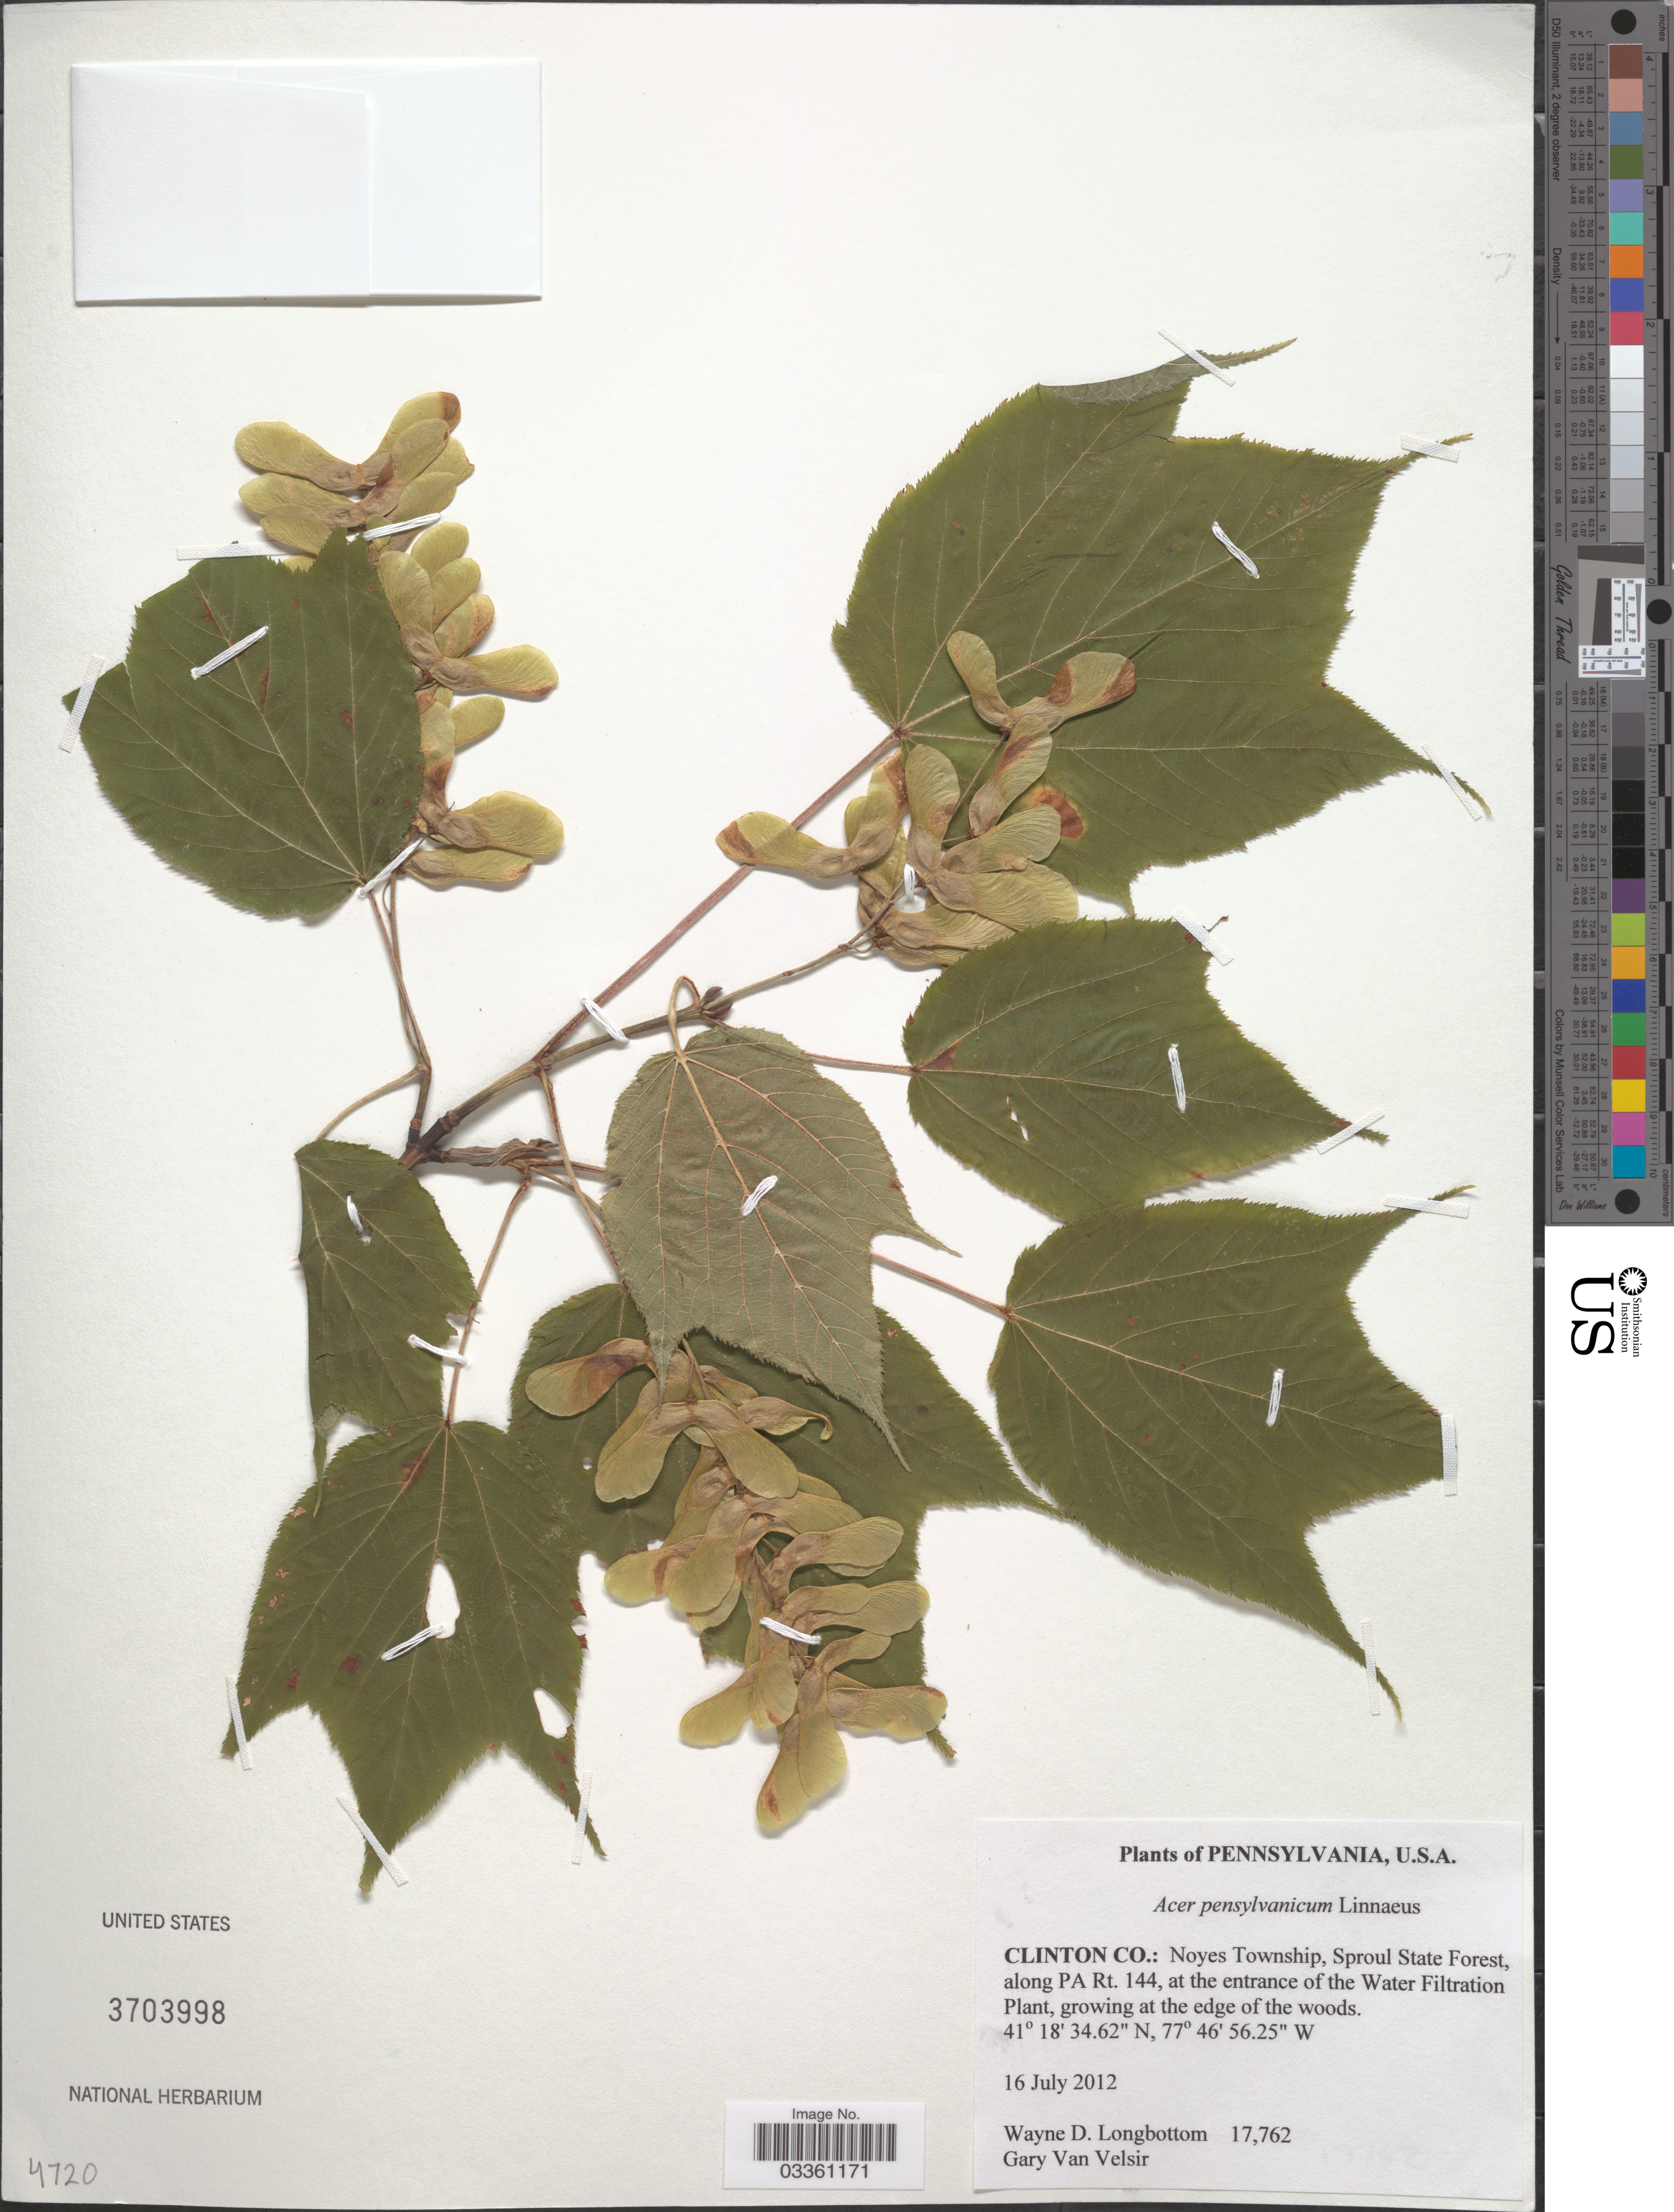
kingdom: Plantae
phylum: Tracheophyta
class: Magnoliopsida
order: Sapindales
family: Sapindaceae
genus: Acer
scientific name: Acer pensylvanicum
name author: L.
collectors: W. D. Longbottom & G. Van Velsir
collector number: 17762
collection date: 2012-07-16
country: United States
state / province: Pennsylvania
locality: Clinton Co.: Noyes Township, Sproul State Forest, along PA Rt. 144, at the entrance of the Water Filtration Plant.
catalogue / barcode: US 3703998